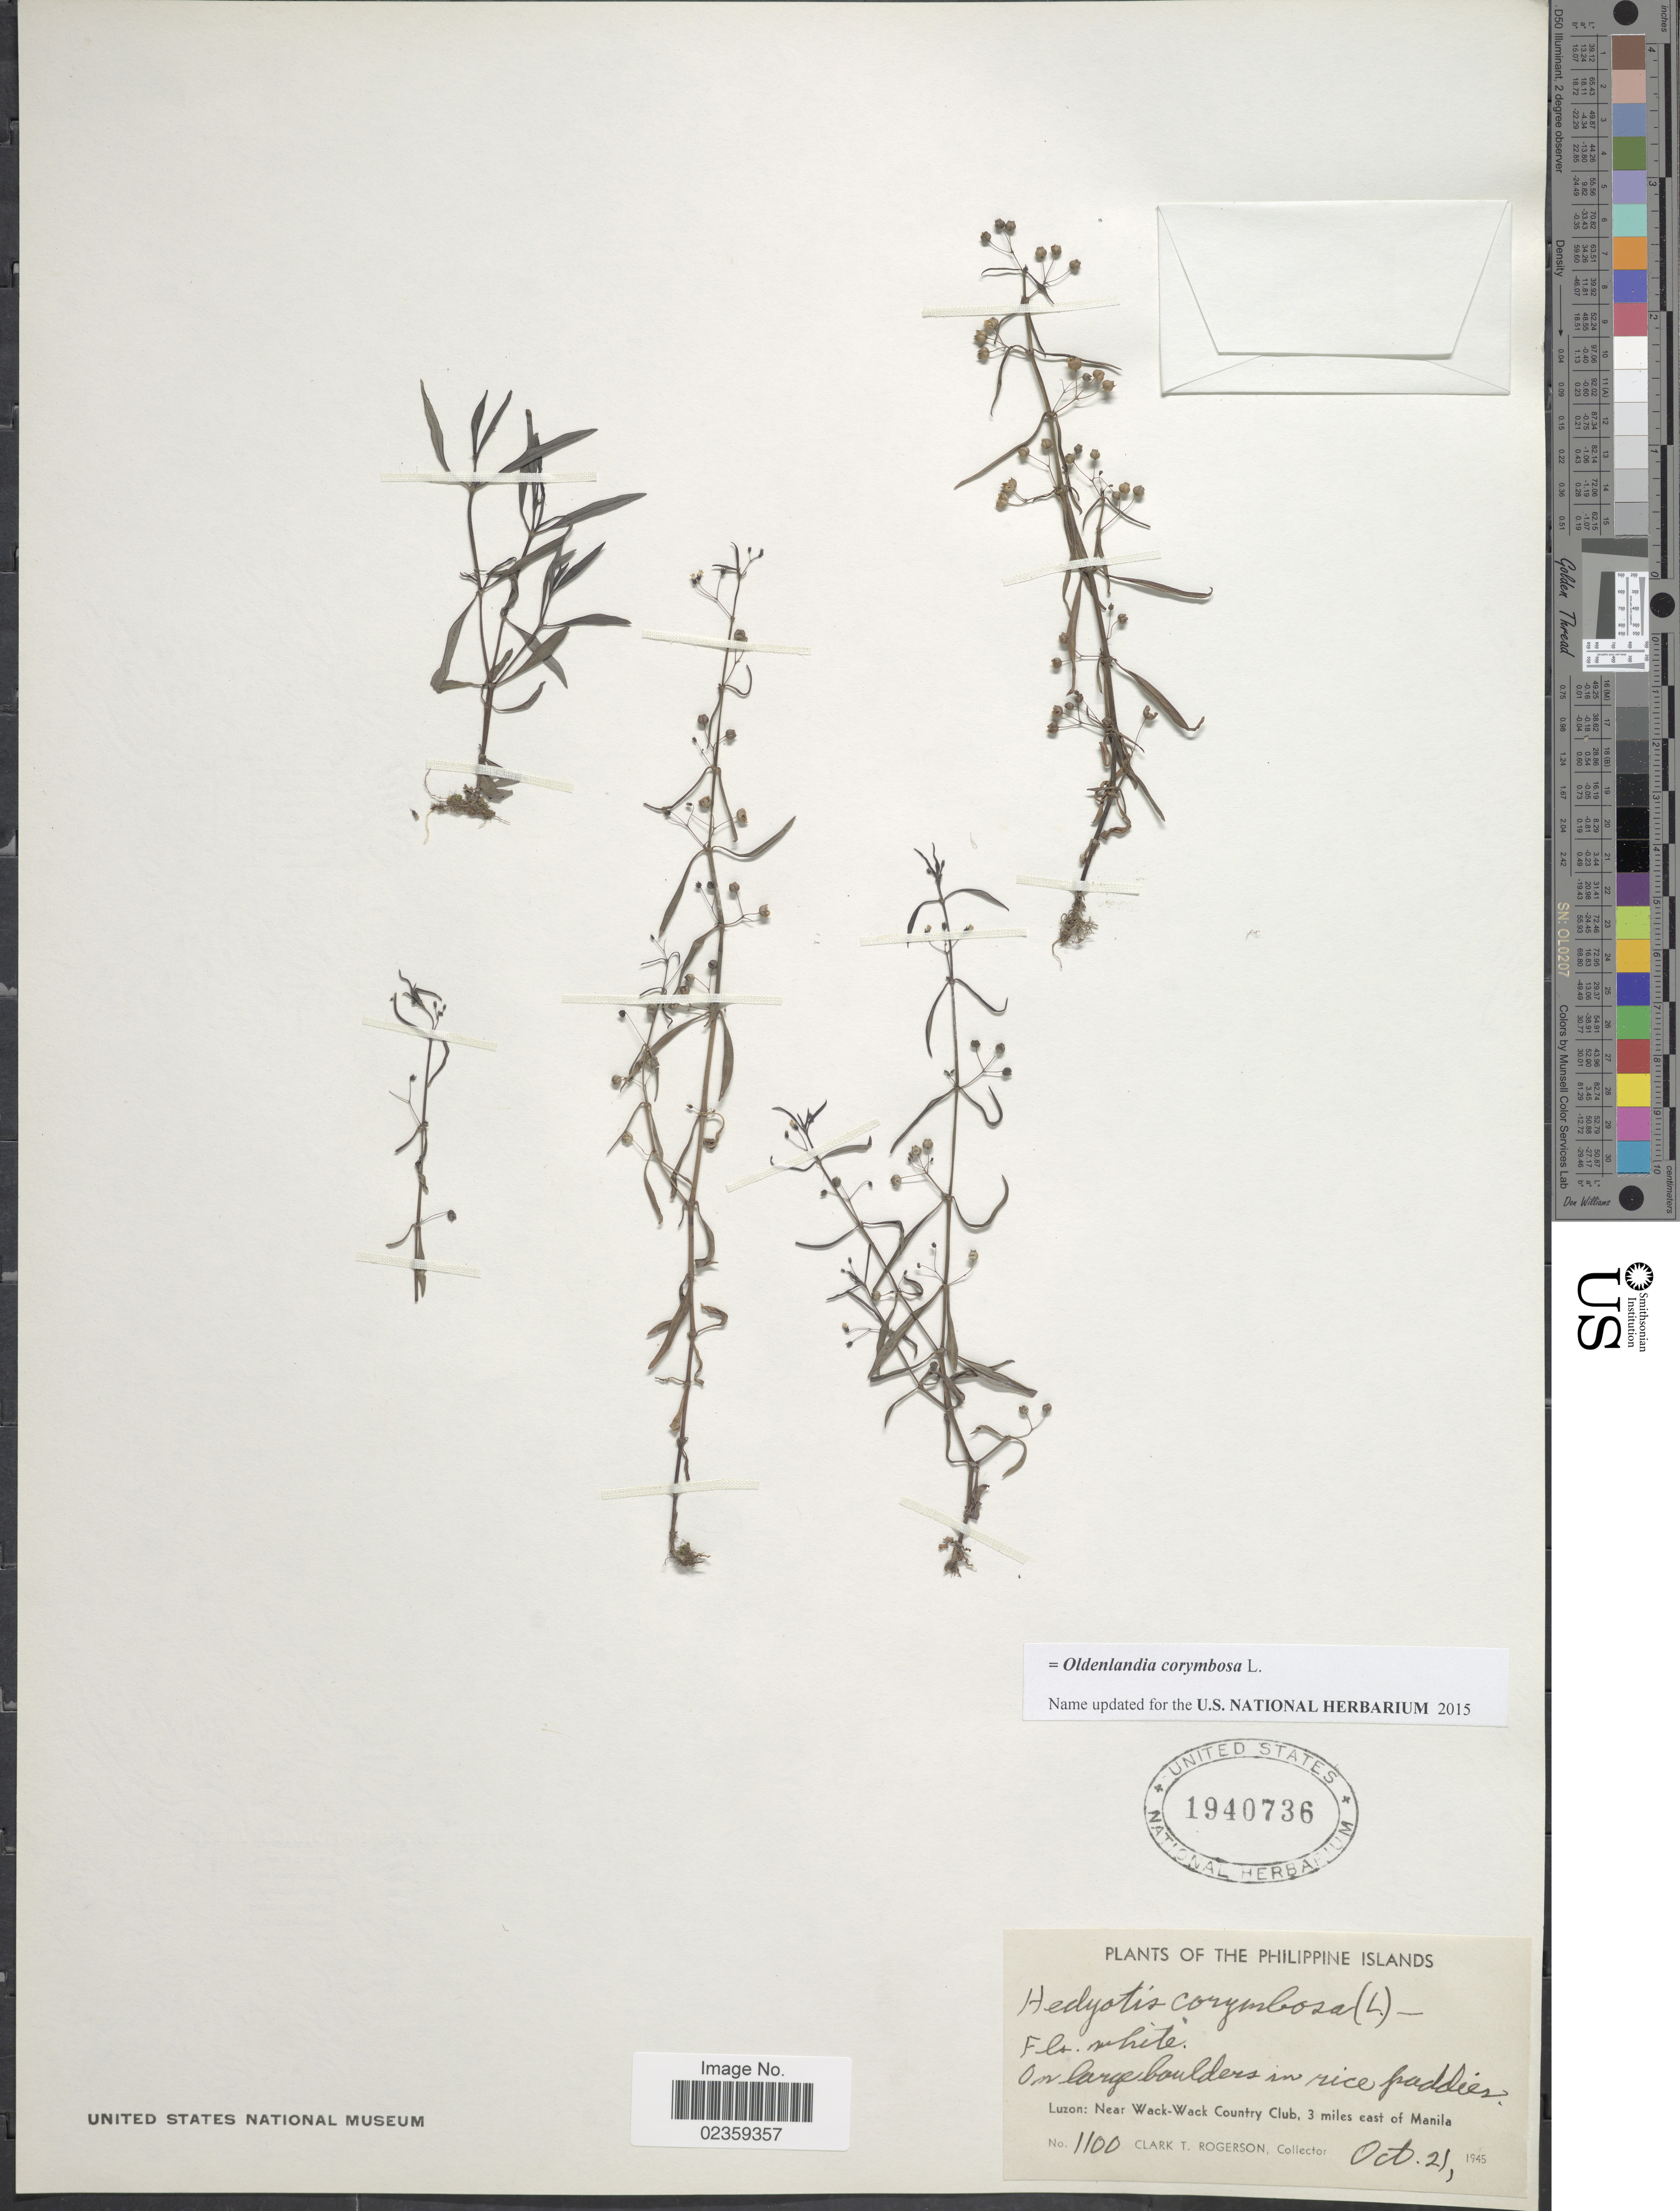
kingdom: Plantae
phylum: Tracheophyta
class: Magnoliopsida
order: Gentianales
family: Rubiaceae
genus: Oldenlandia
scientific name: Oldenlandia corymbosa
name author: L.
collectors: C. Rogerson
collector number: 1100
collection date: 1945-10-21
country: Philippines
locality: Philippine Islands. Luzon: Near Wack-Wack County Club, 3 miles east of Manila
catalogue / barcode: US 1940736